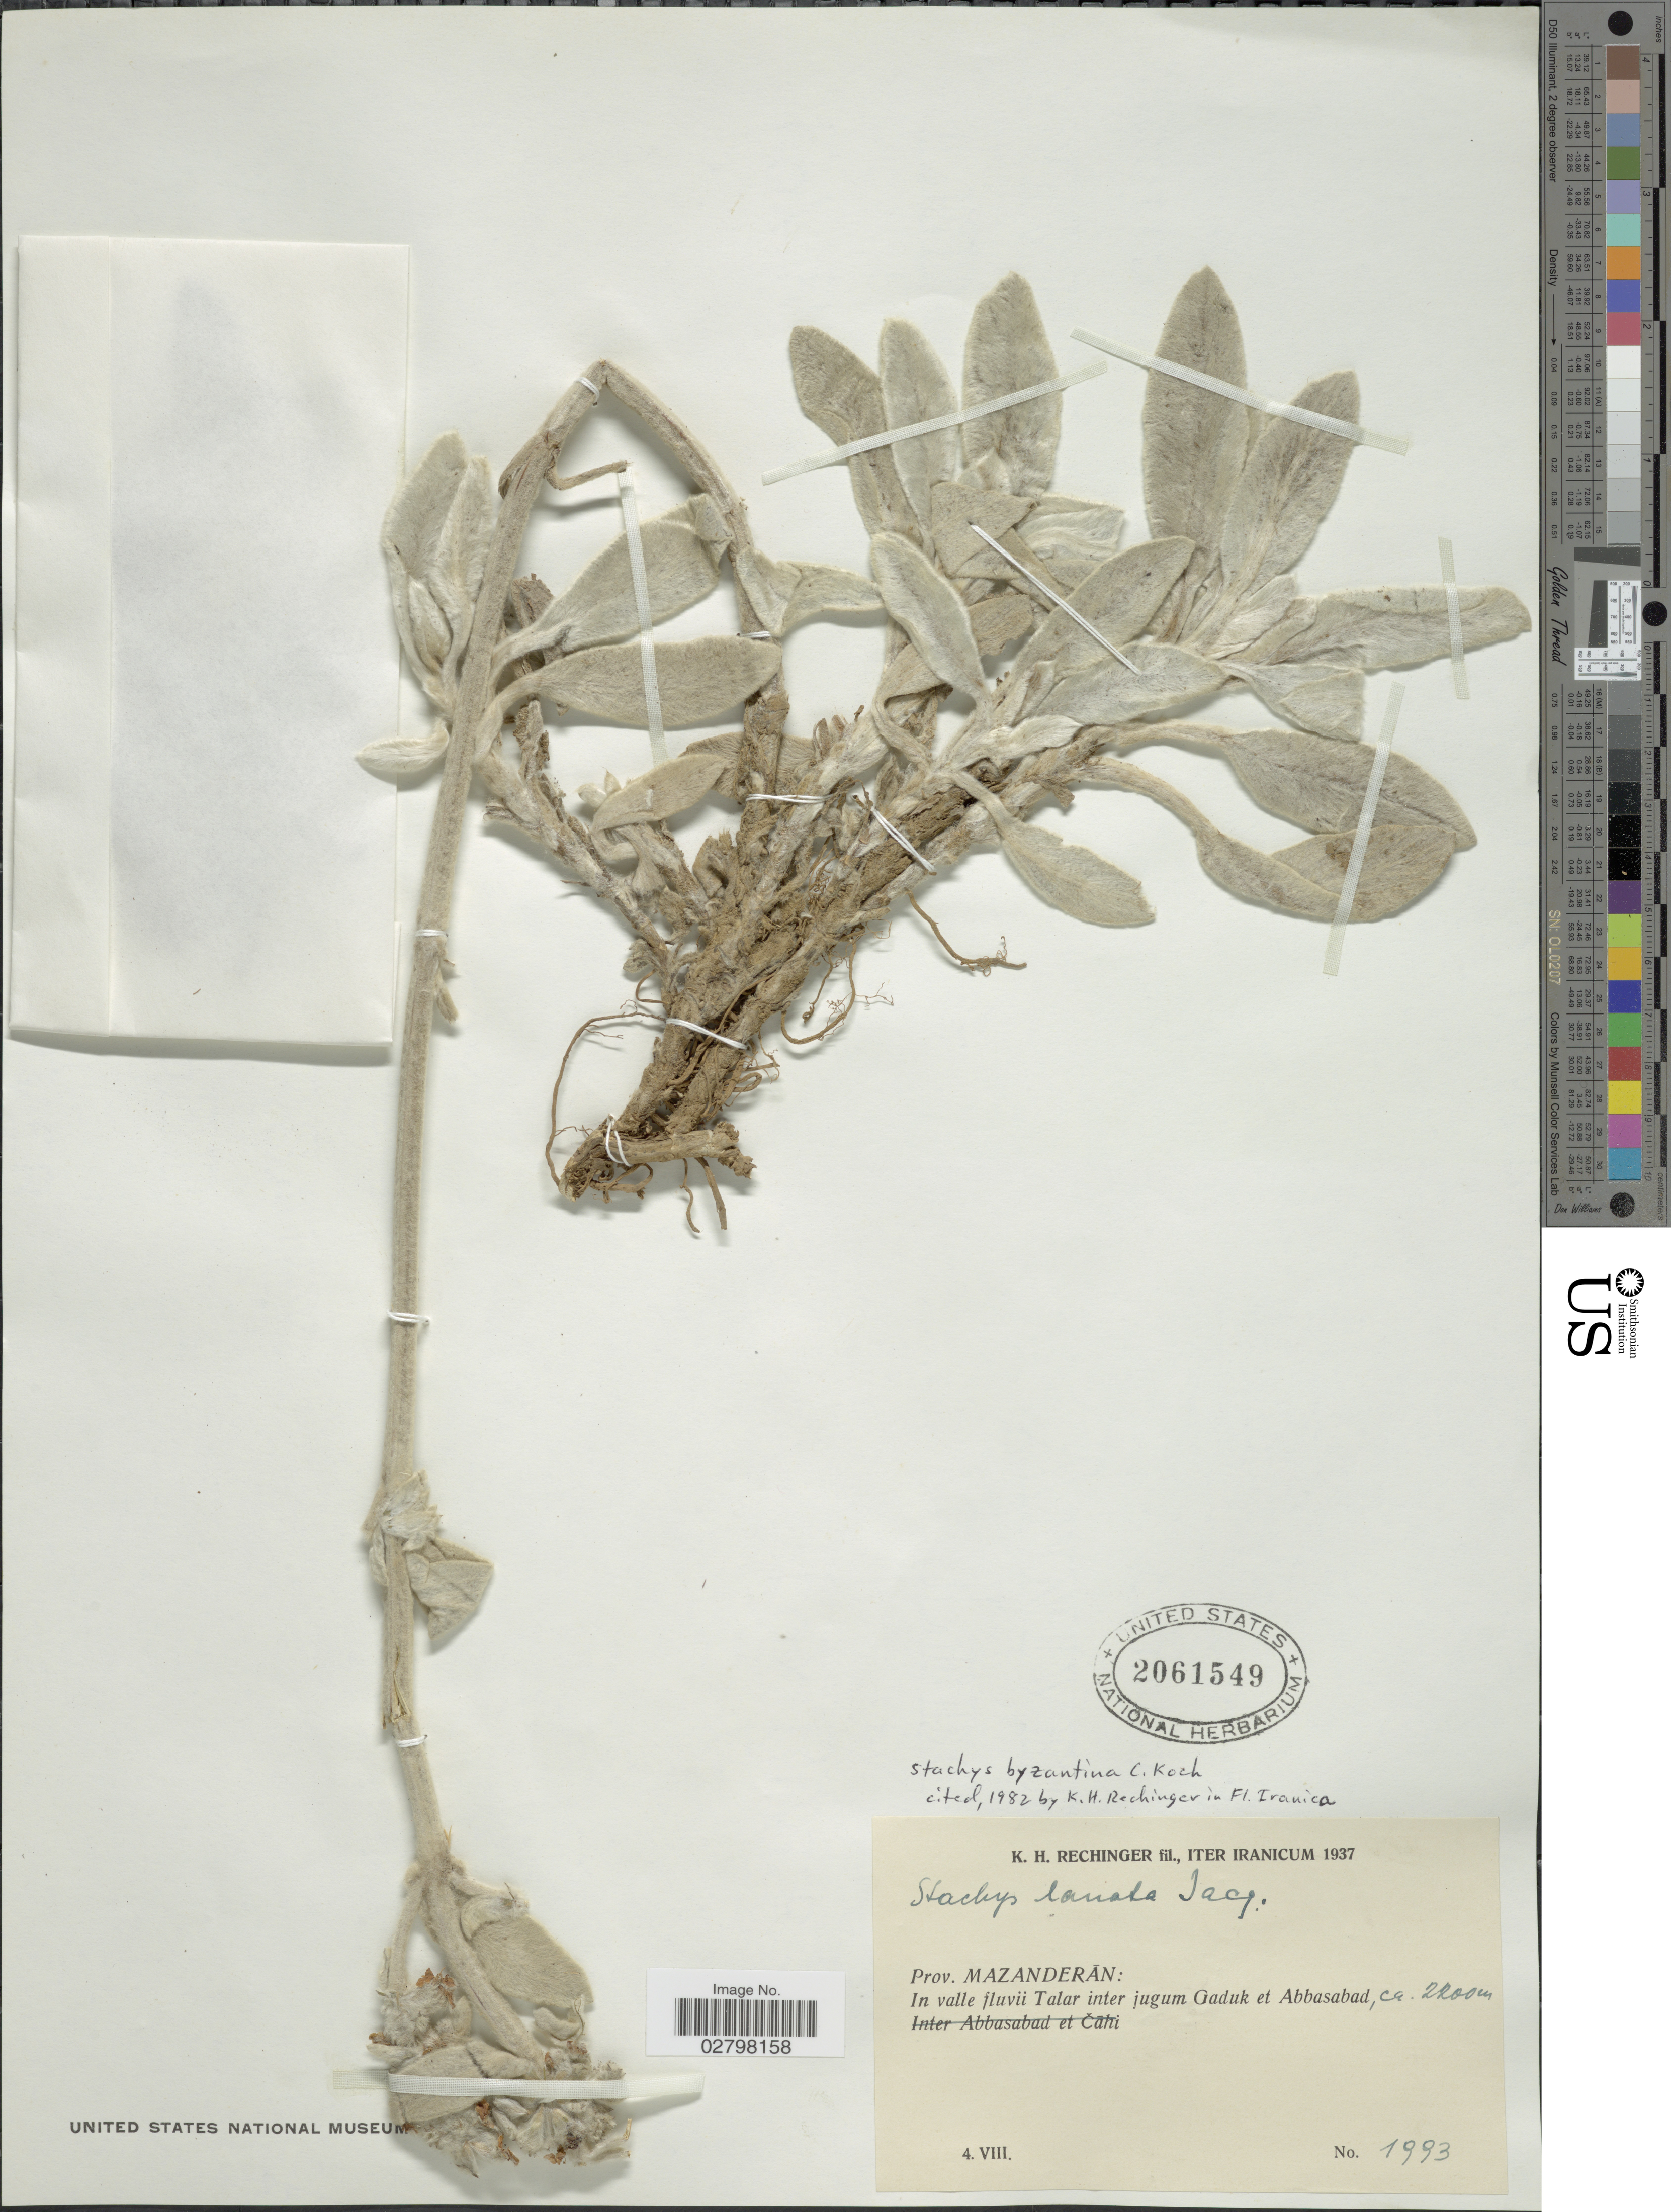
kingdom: Plantae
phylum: Tracheophyta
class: Magnoliopsida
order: Lamiales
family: Lamiaceae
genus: Stachys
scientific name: Stachys byzantina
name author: K. Koch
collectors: K. H. Rechinger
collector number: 1993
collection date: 1937-08-04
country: Iran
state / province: Mazandaran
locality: Iter Iranicum. Prov. Mazanderan: In valle fluvii Talar inter jugum Gaduk et Abbasabad.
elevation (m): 2200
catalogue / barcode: US 2061549